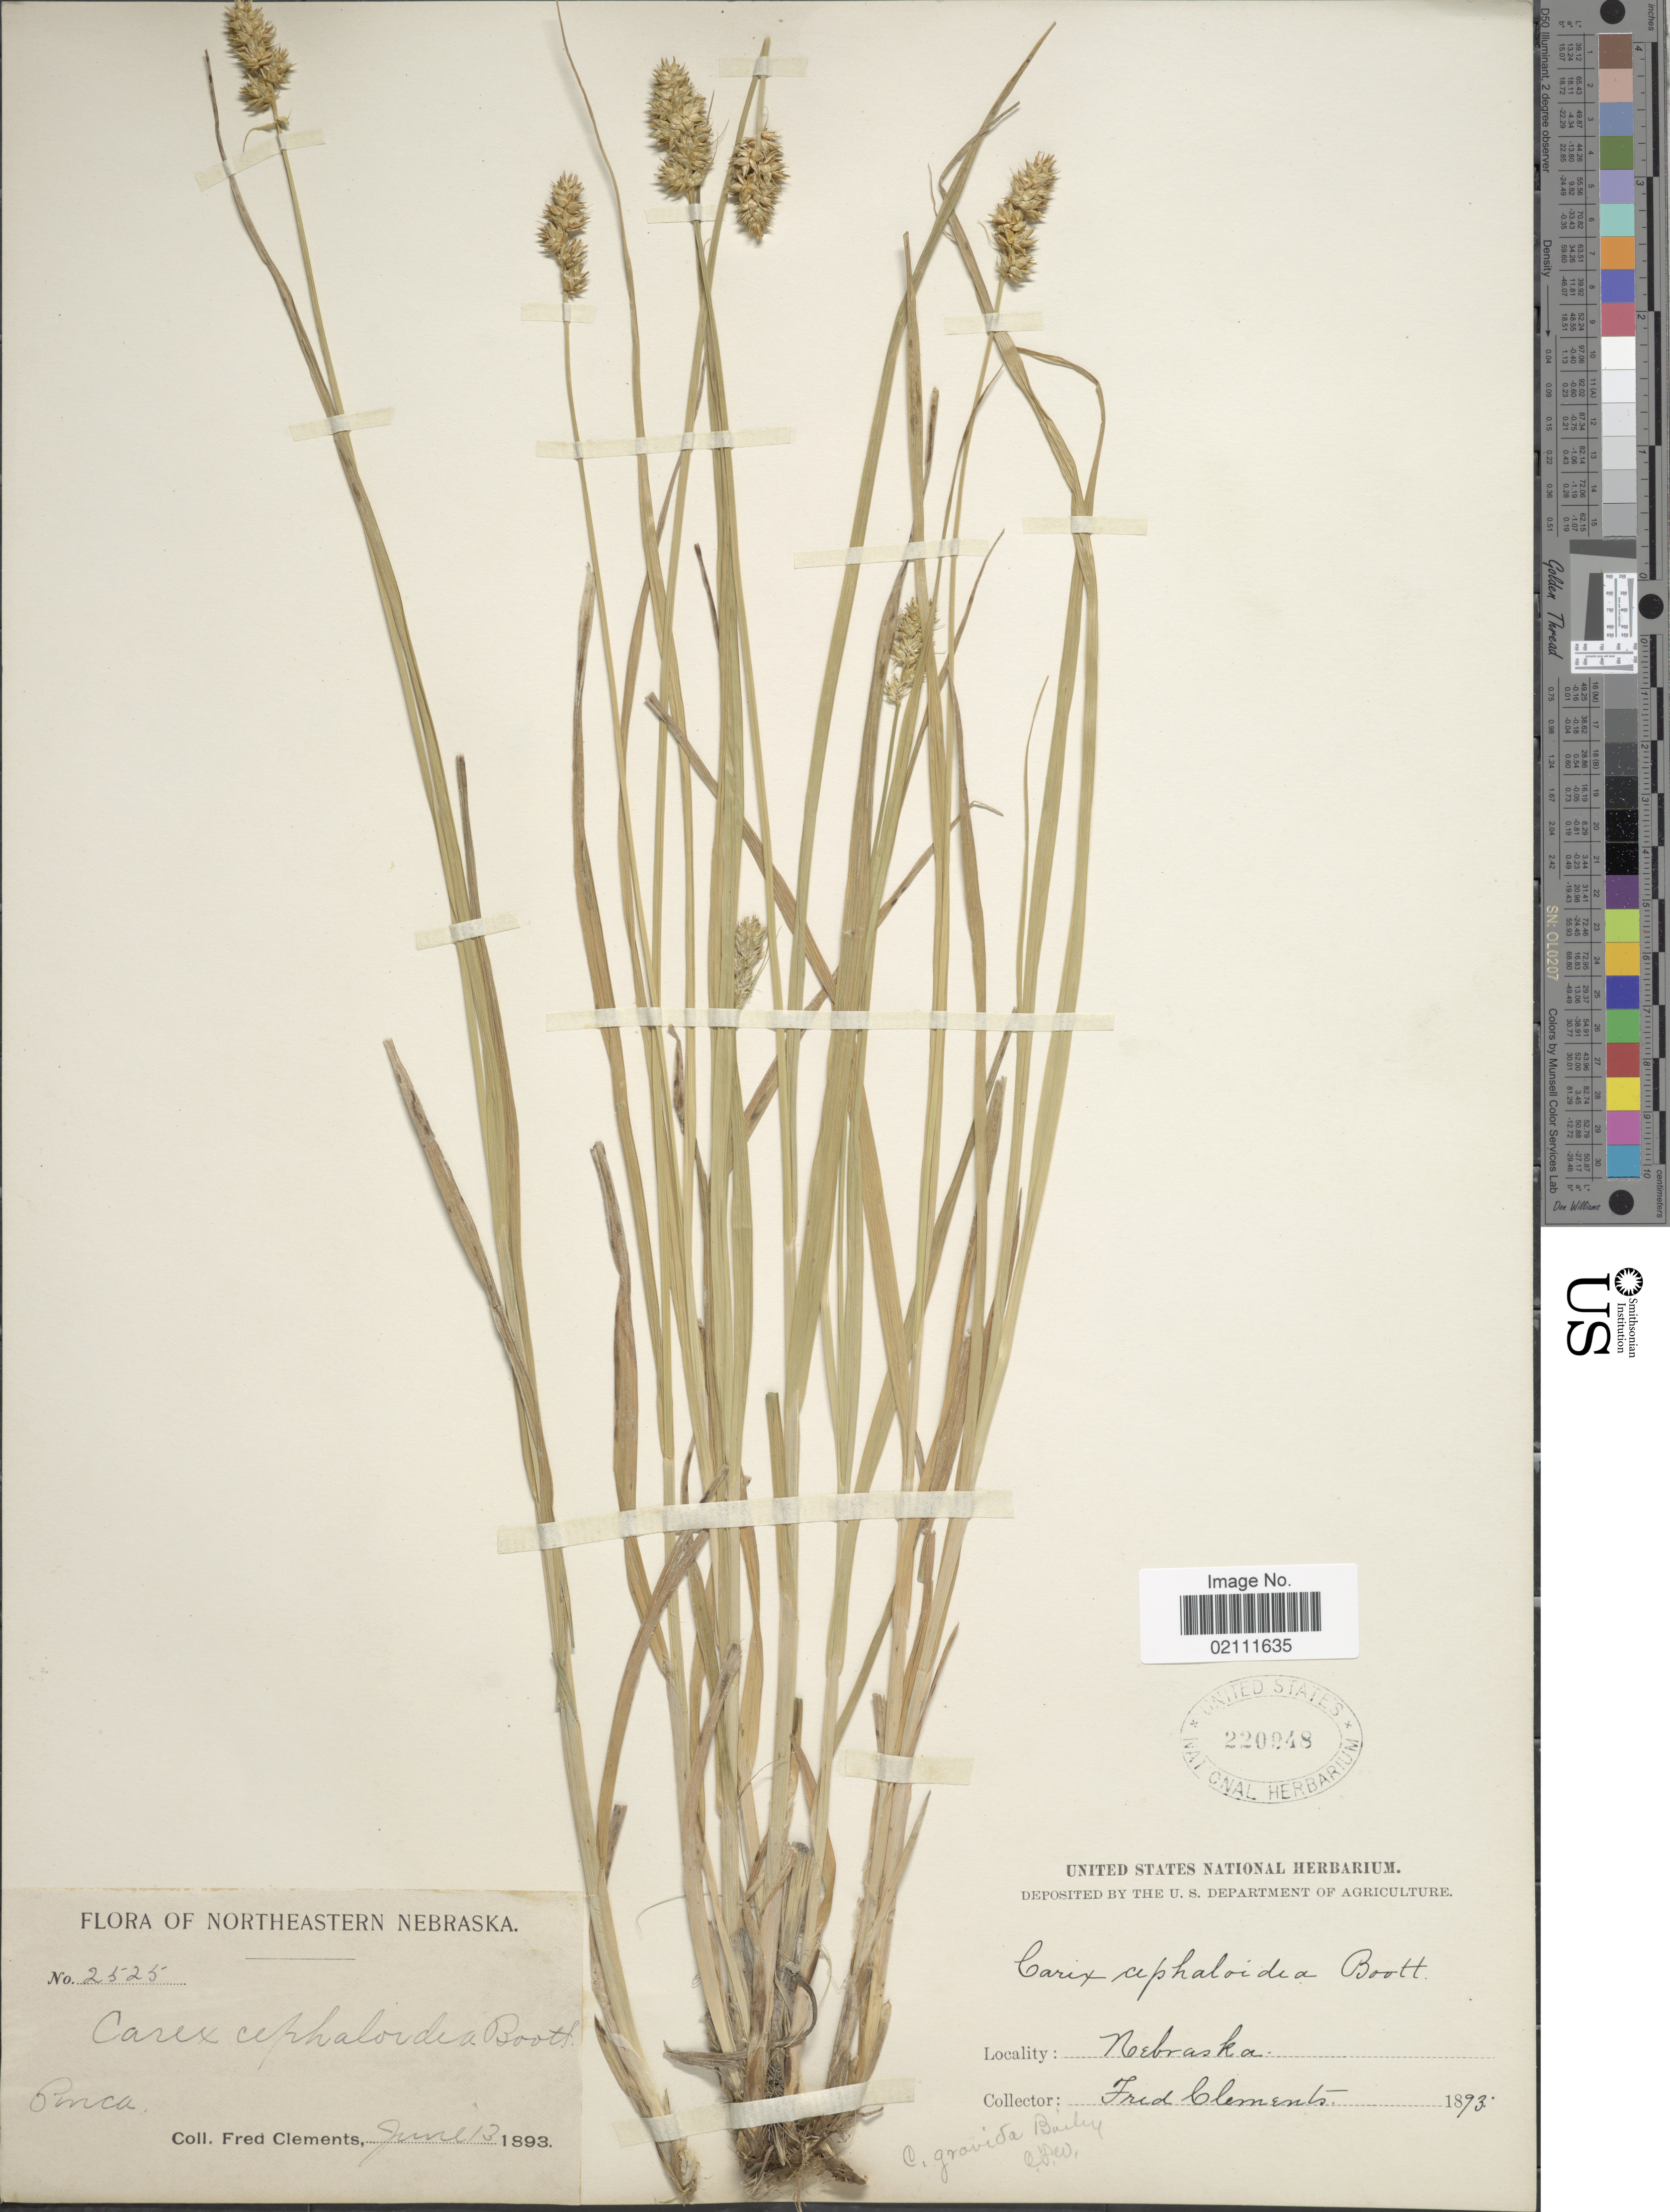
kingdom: Plantae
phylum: Tracheophyta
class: Liliopsida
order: Poales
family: Cyperaceae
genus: Carex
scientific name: Carex gravida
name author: L.H. Bailey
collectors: F. Clements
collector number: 2525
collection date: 1893-06-13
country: United States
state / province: Nebraska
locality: Ponca, Northeastern Nebraska.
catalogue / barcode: US 220948